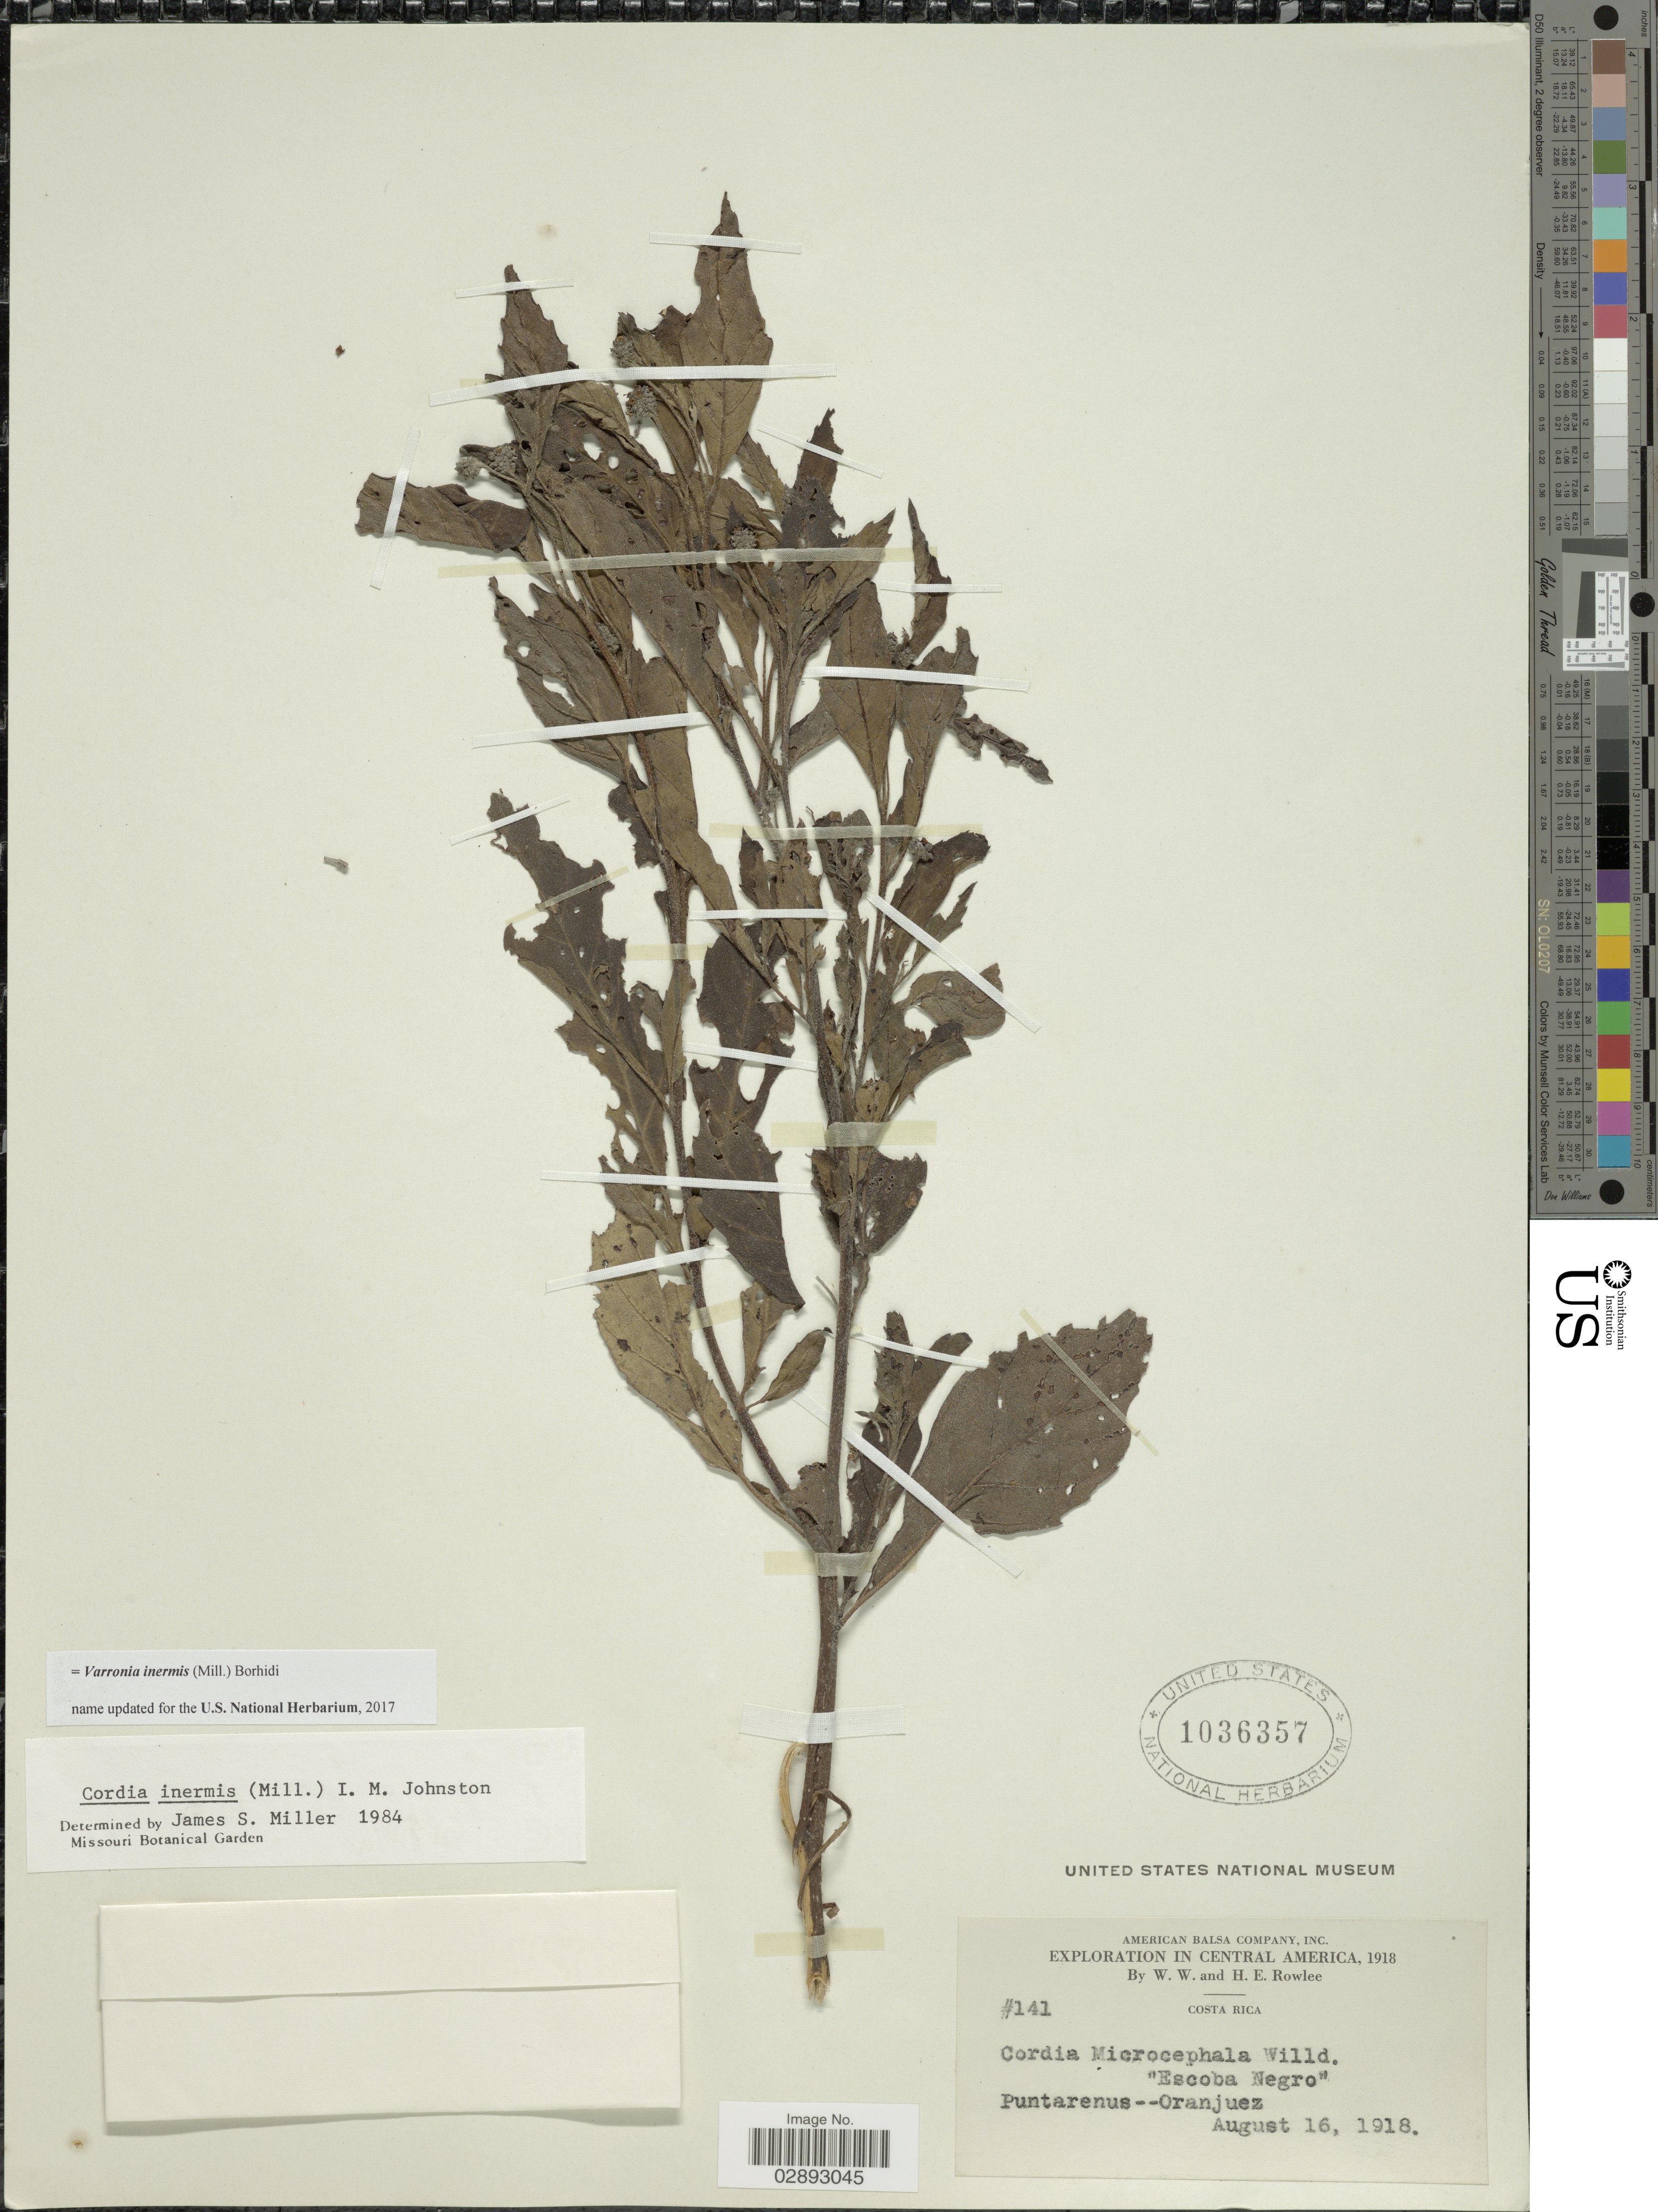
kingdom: Plantae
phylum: Tracheophyta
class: Magnoliopsida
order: Boraginales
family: Cordiaceae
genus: Varronia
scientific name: Varronia inermis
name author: (Mill.) Borhidi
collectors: W. W. Rowlee & H. E. Rowlee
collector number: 141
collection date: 1918-08-16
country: Costa Rica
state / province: Puntarenas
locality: Oranjuez.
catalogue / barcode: US 1036357